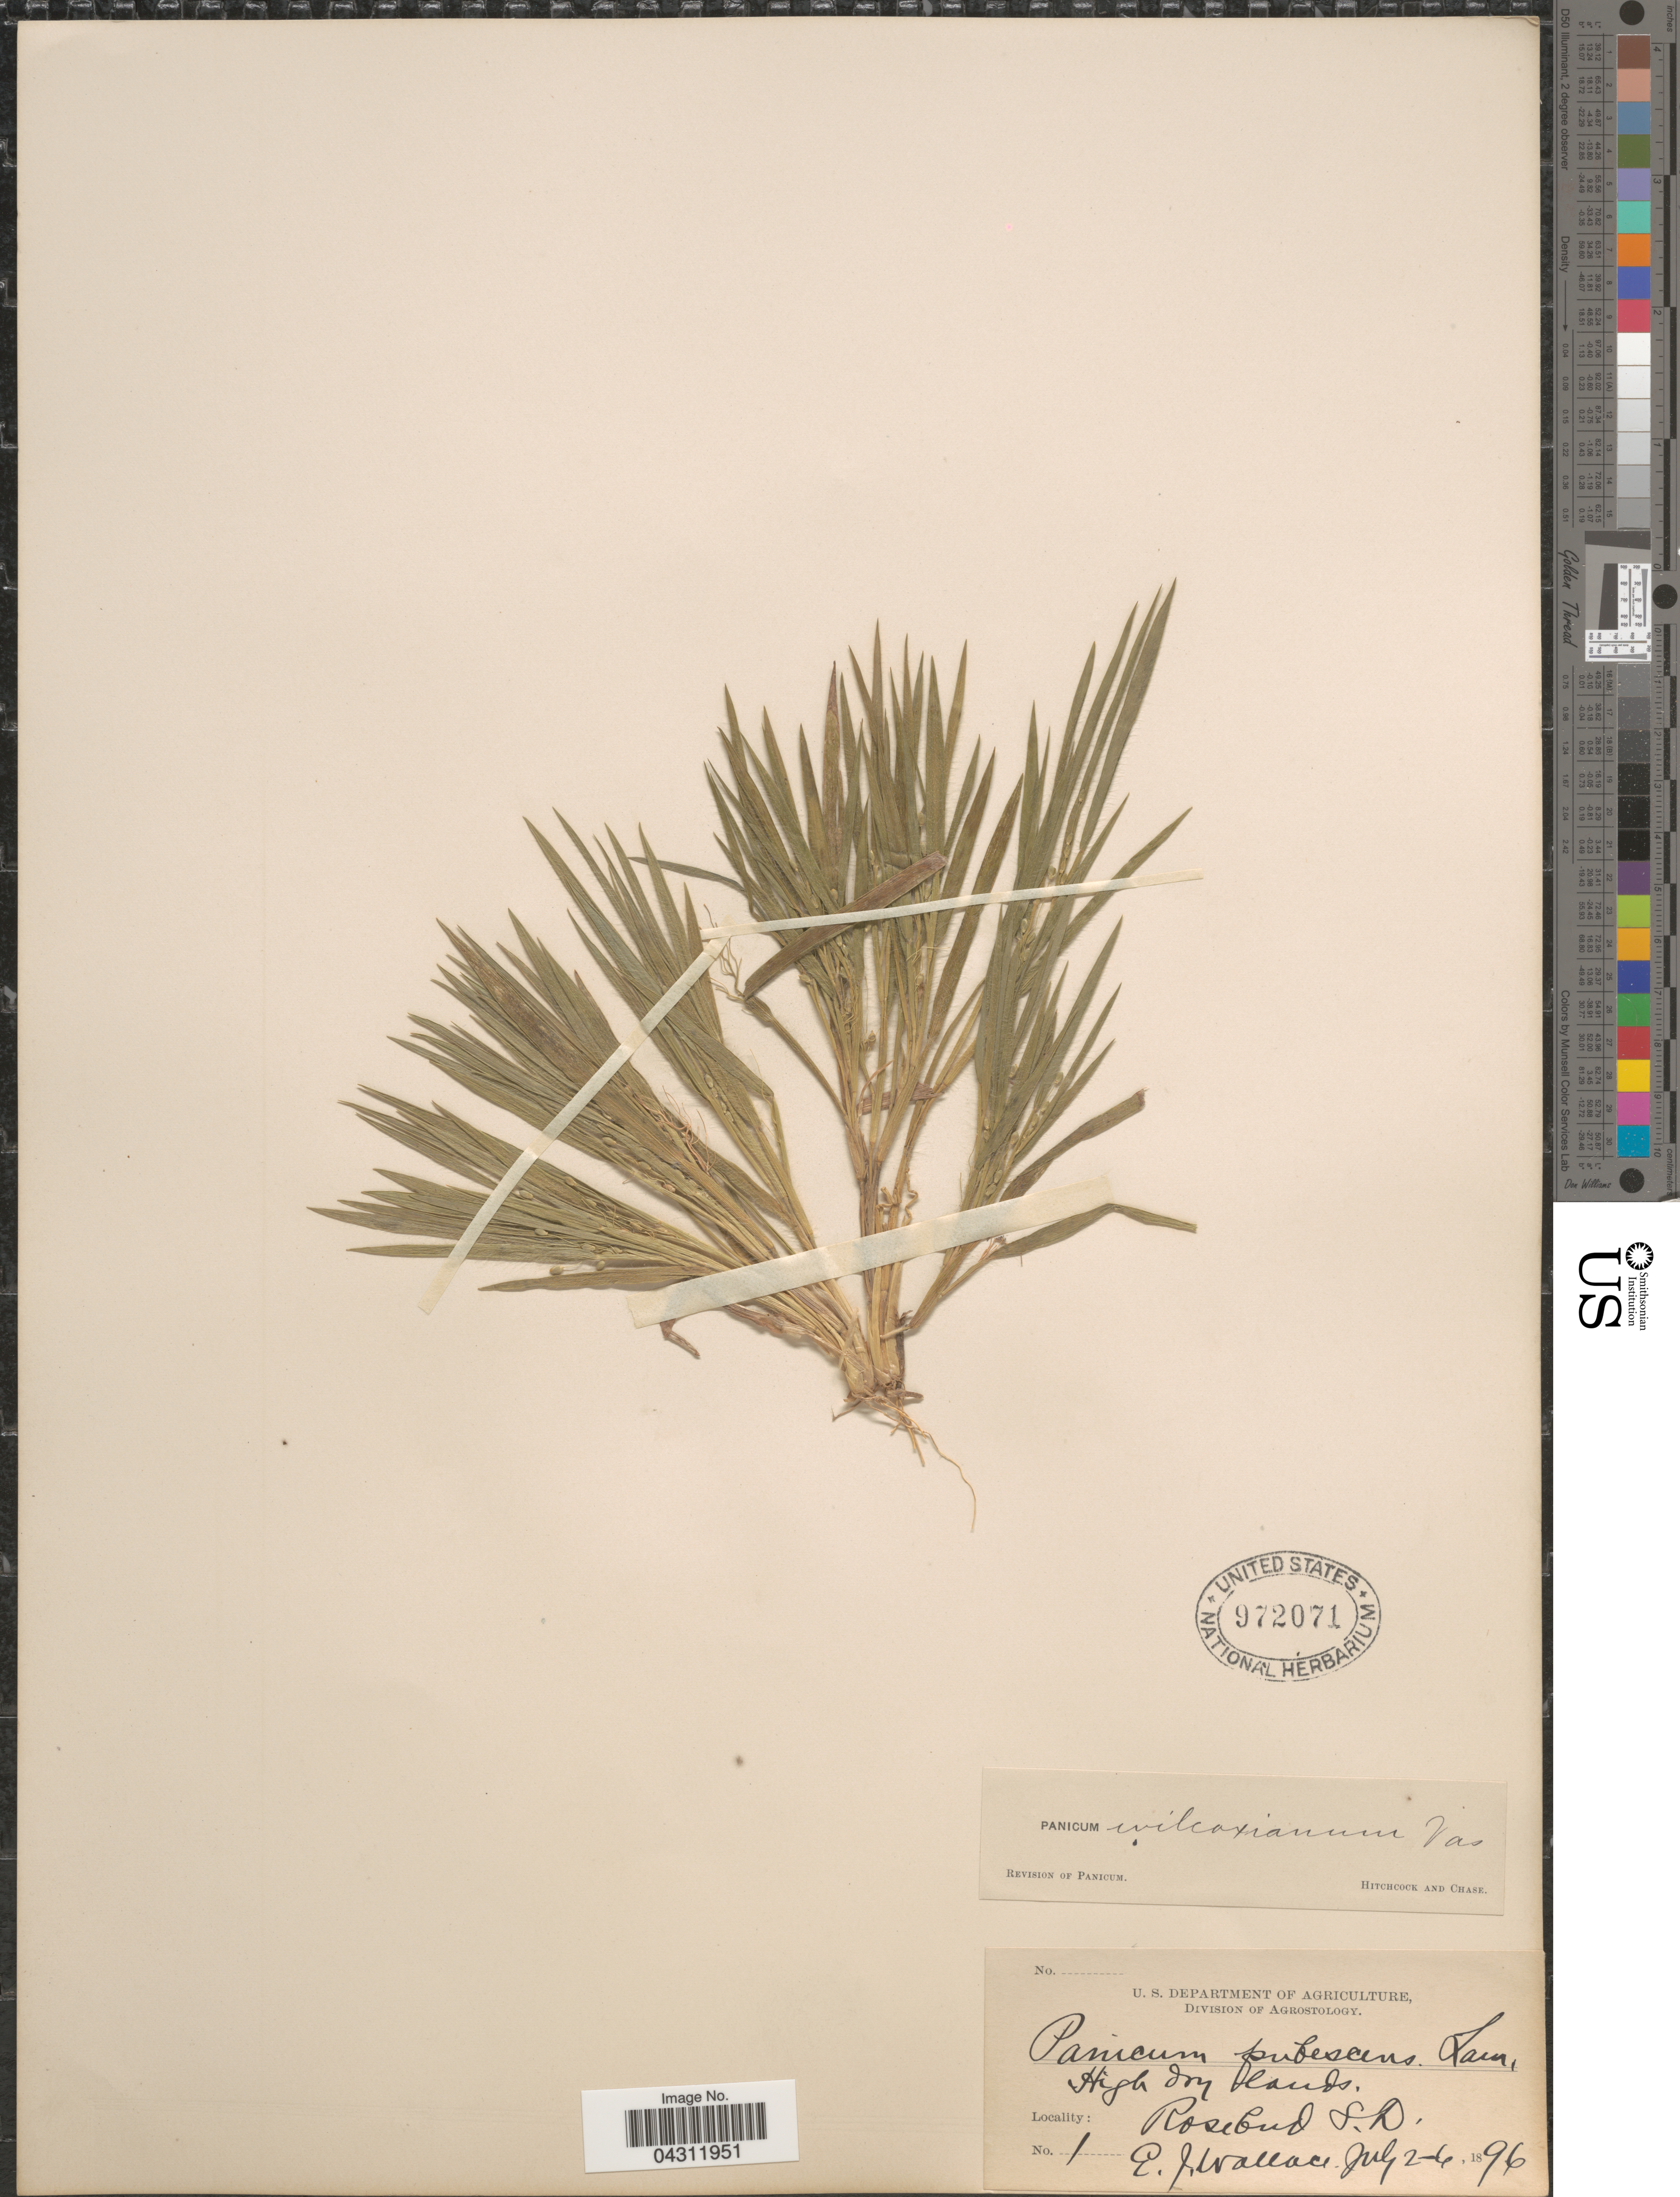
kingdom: Plantae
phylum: Tracheophyta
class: Liliopsida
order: Poales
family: Poaceae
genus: Dichanthelium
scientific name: Dichanthelium wilcoxianum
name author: Freckmann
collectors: E. J. Wallace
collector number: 1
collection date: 1896-07-02/1896-07-06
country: United States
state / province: South Dakota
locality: Rosebud.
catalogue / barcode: US 972071